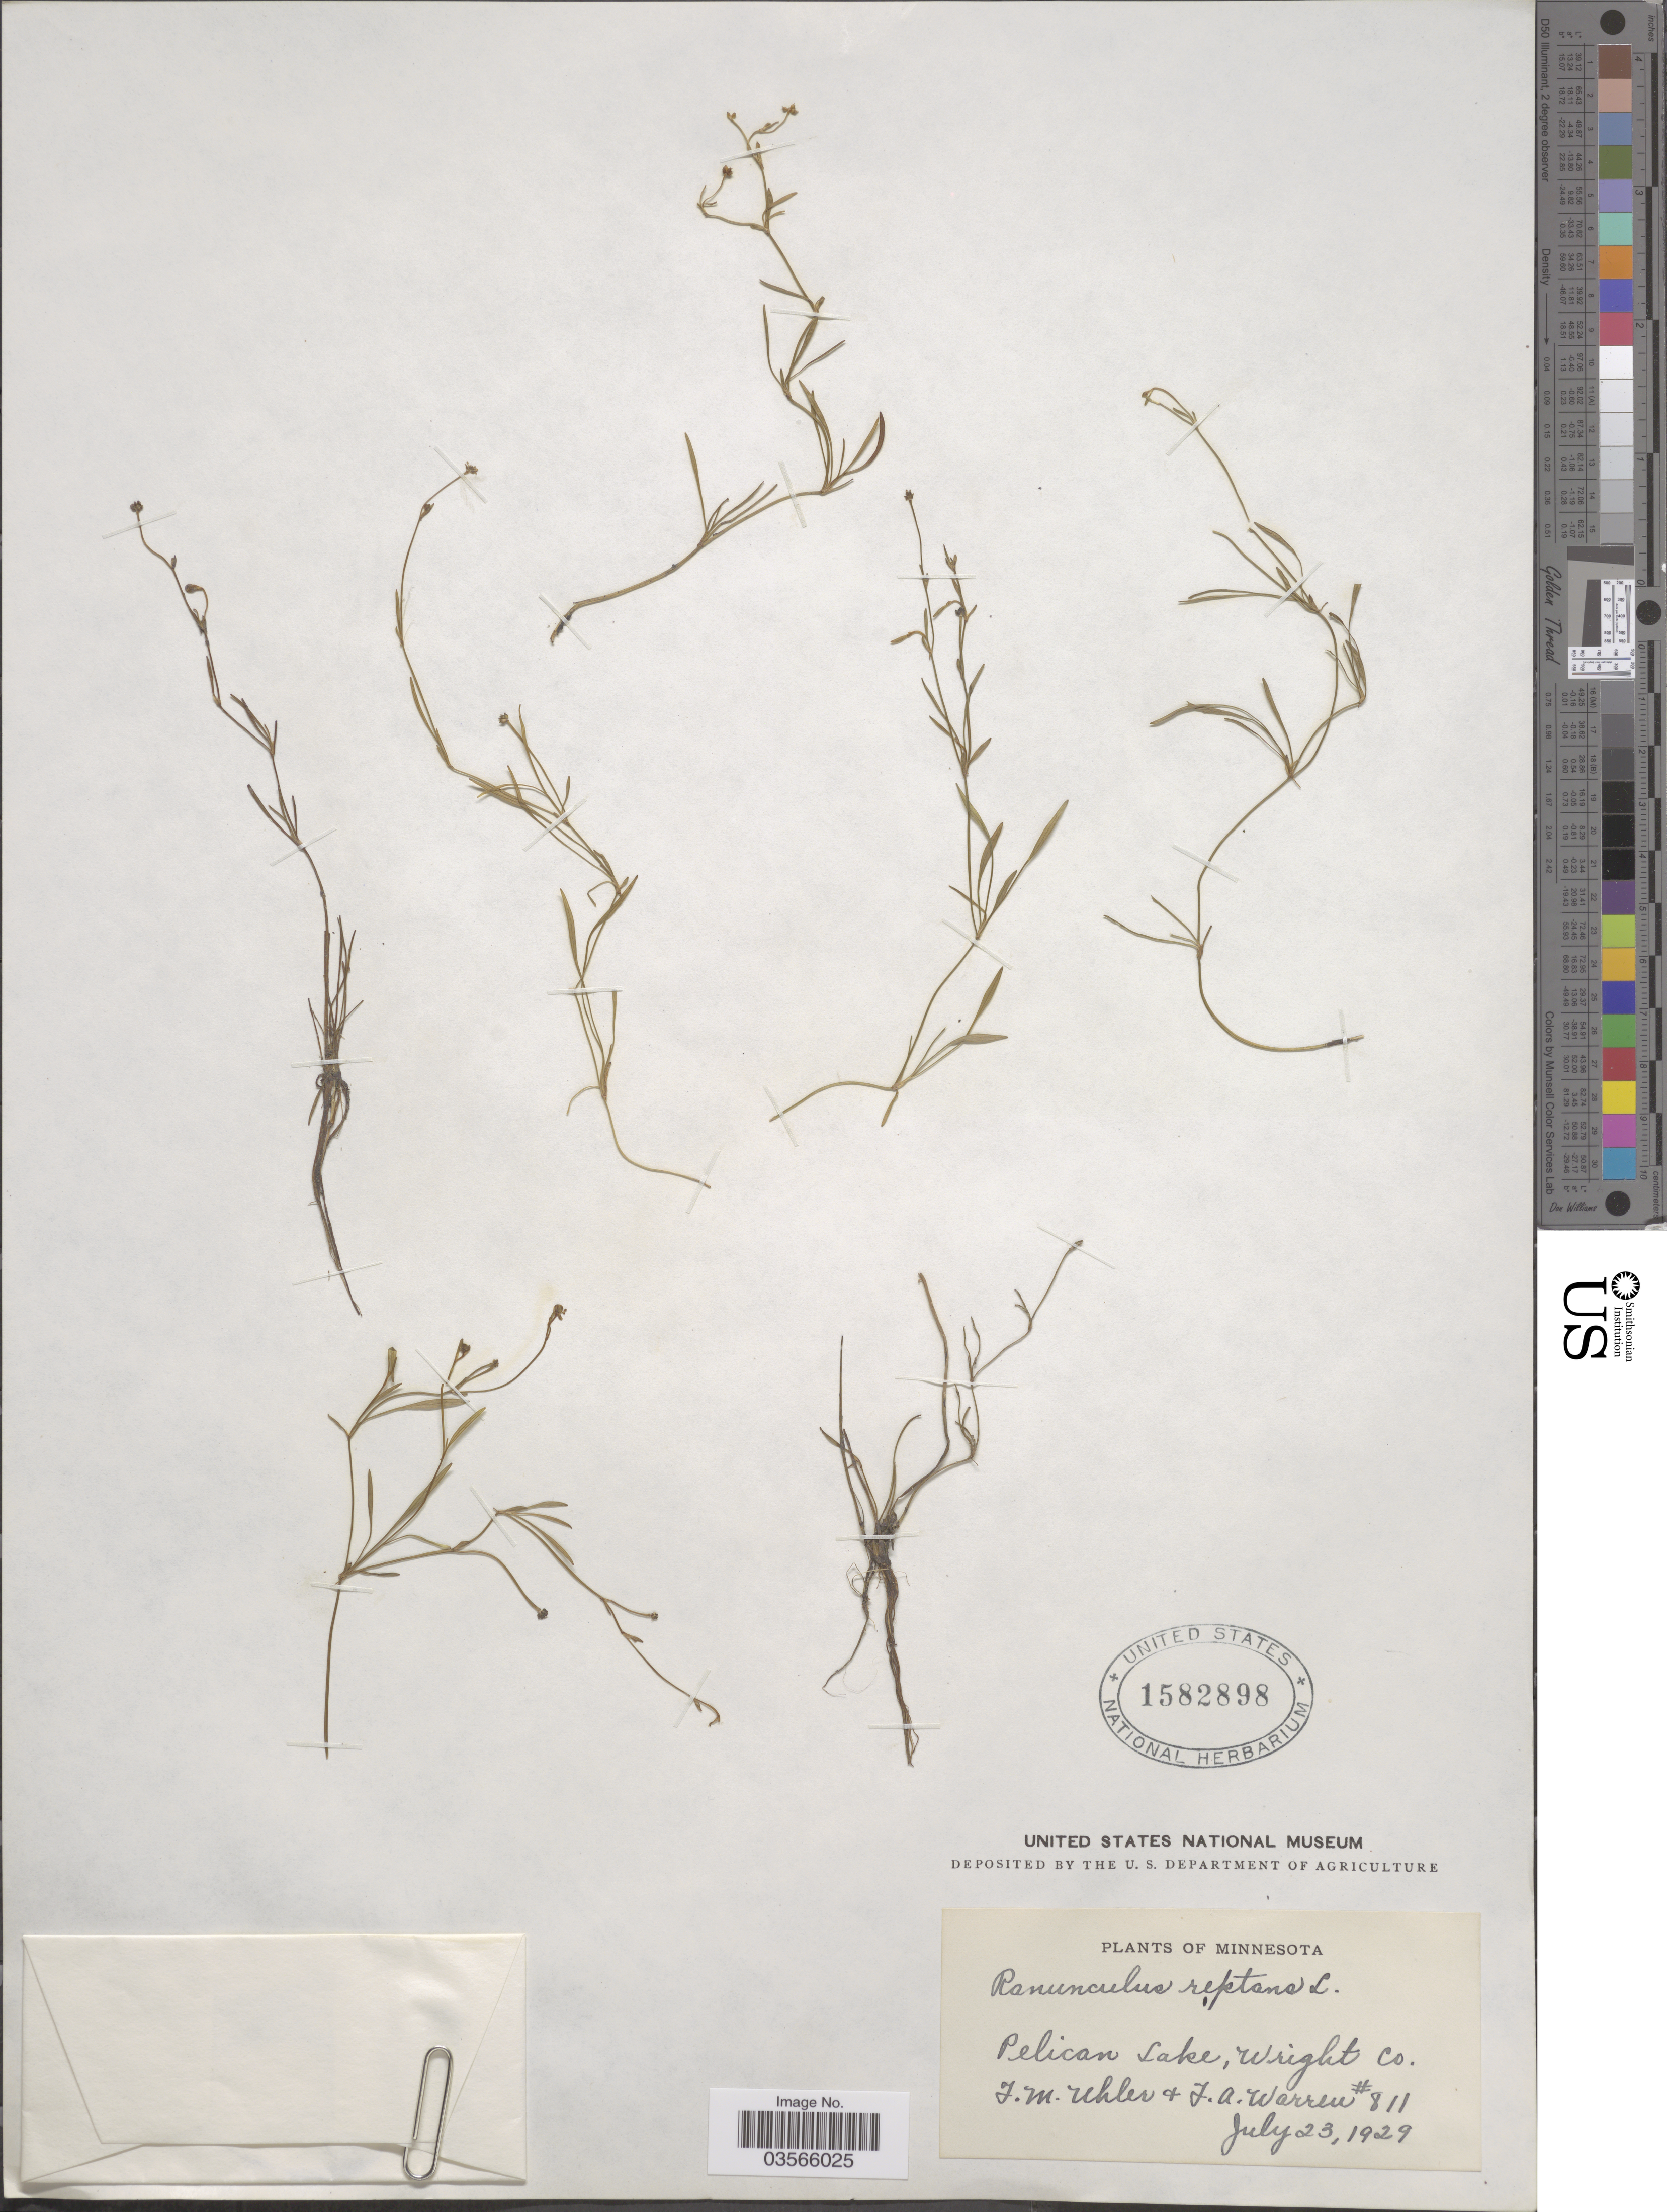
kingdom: Plantae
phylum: Tracheophyta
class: Magnoliopsida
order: Ranunculales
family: Ranunculaceae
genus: Ranunculus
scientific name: Ranunculus flammula var. filiformis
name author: (Michx.) Hook.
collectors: F. M. Uhler & F. Warren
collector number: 811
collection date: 1929-07-23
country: United States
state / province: Minnesota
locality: Pelican Lake, Wright Co.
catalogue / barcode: US 1582898